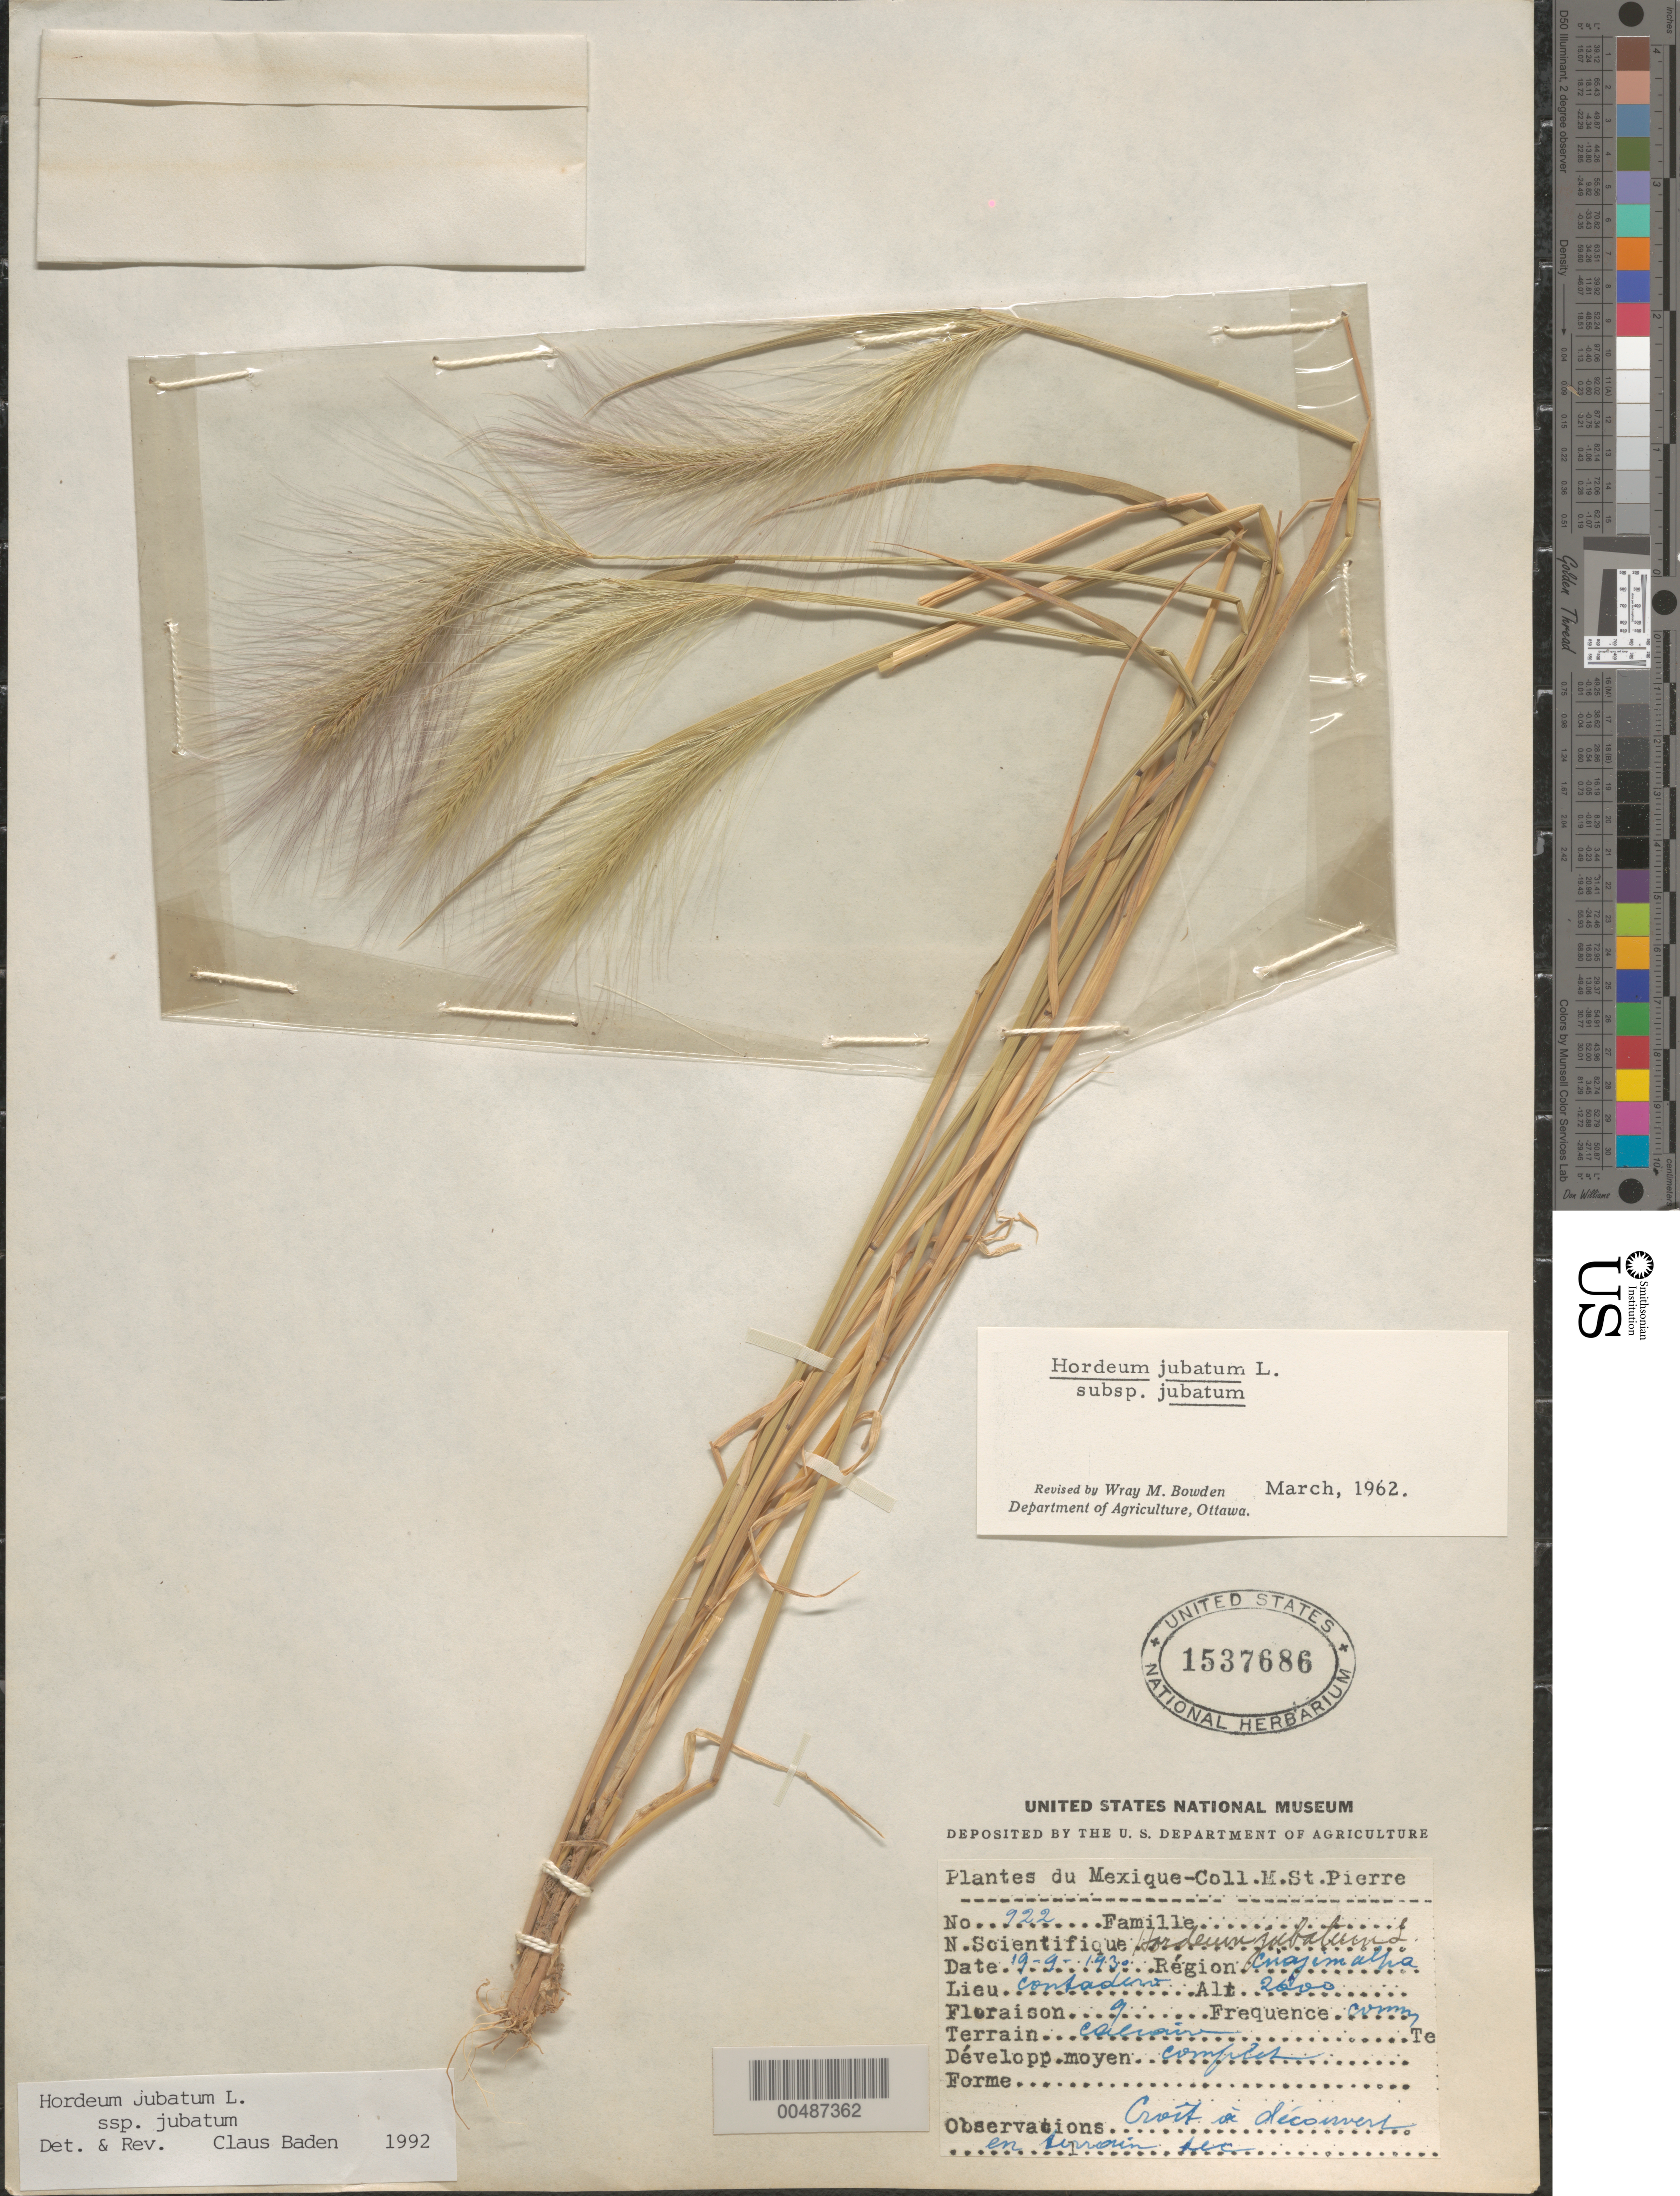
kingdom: Plantae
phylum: Tracheophyta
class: Liliopsida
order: Poales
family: Poaceae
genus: Hordeum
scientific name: Hordeum jubatum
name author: L.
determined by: Baden, C.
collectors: M. Saint-Pierre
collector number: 922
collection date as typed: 19 Sep 1930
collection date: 1930-09-19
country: Mexico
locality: Cuajimalpa, Contadero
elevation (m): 2600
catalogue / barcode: US 1537686